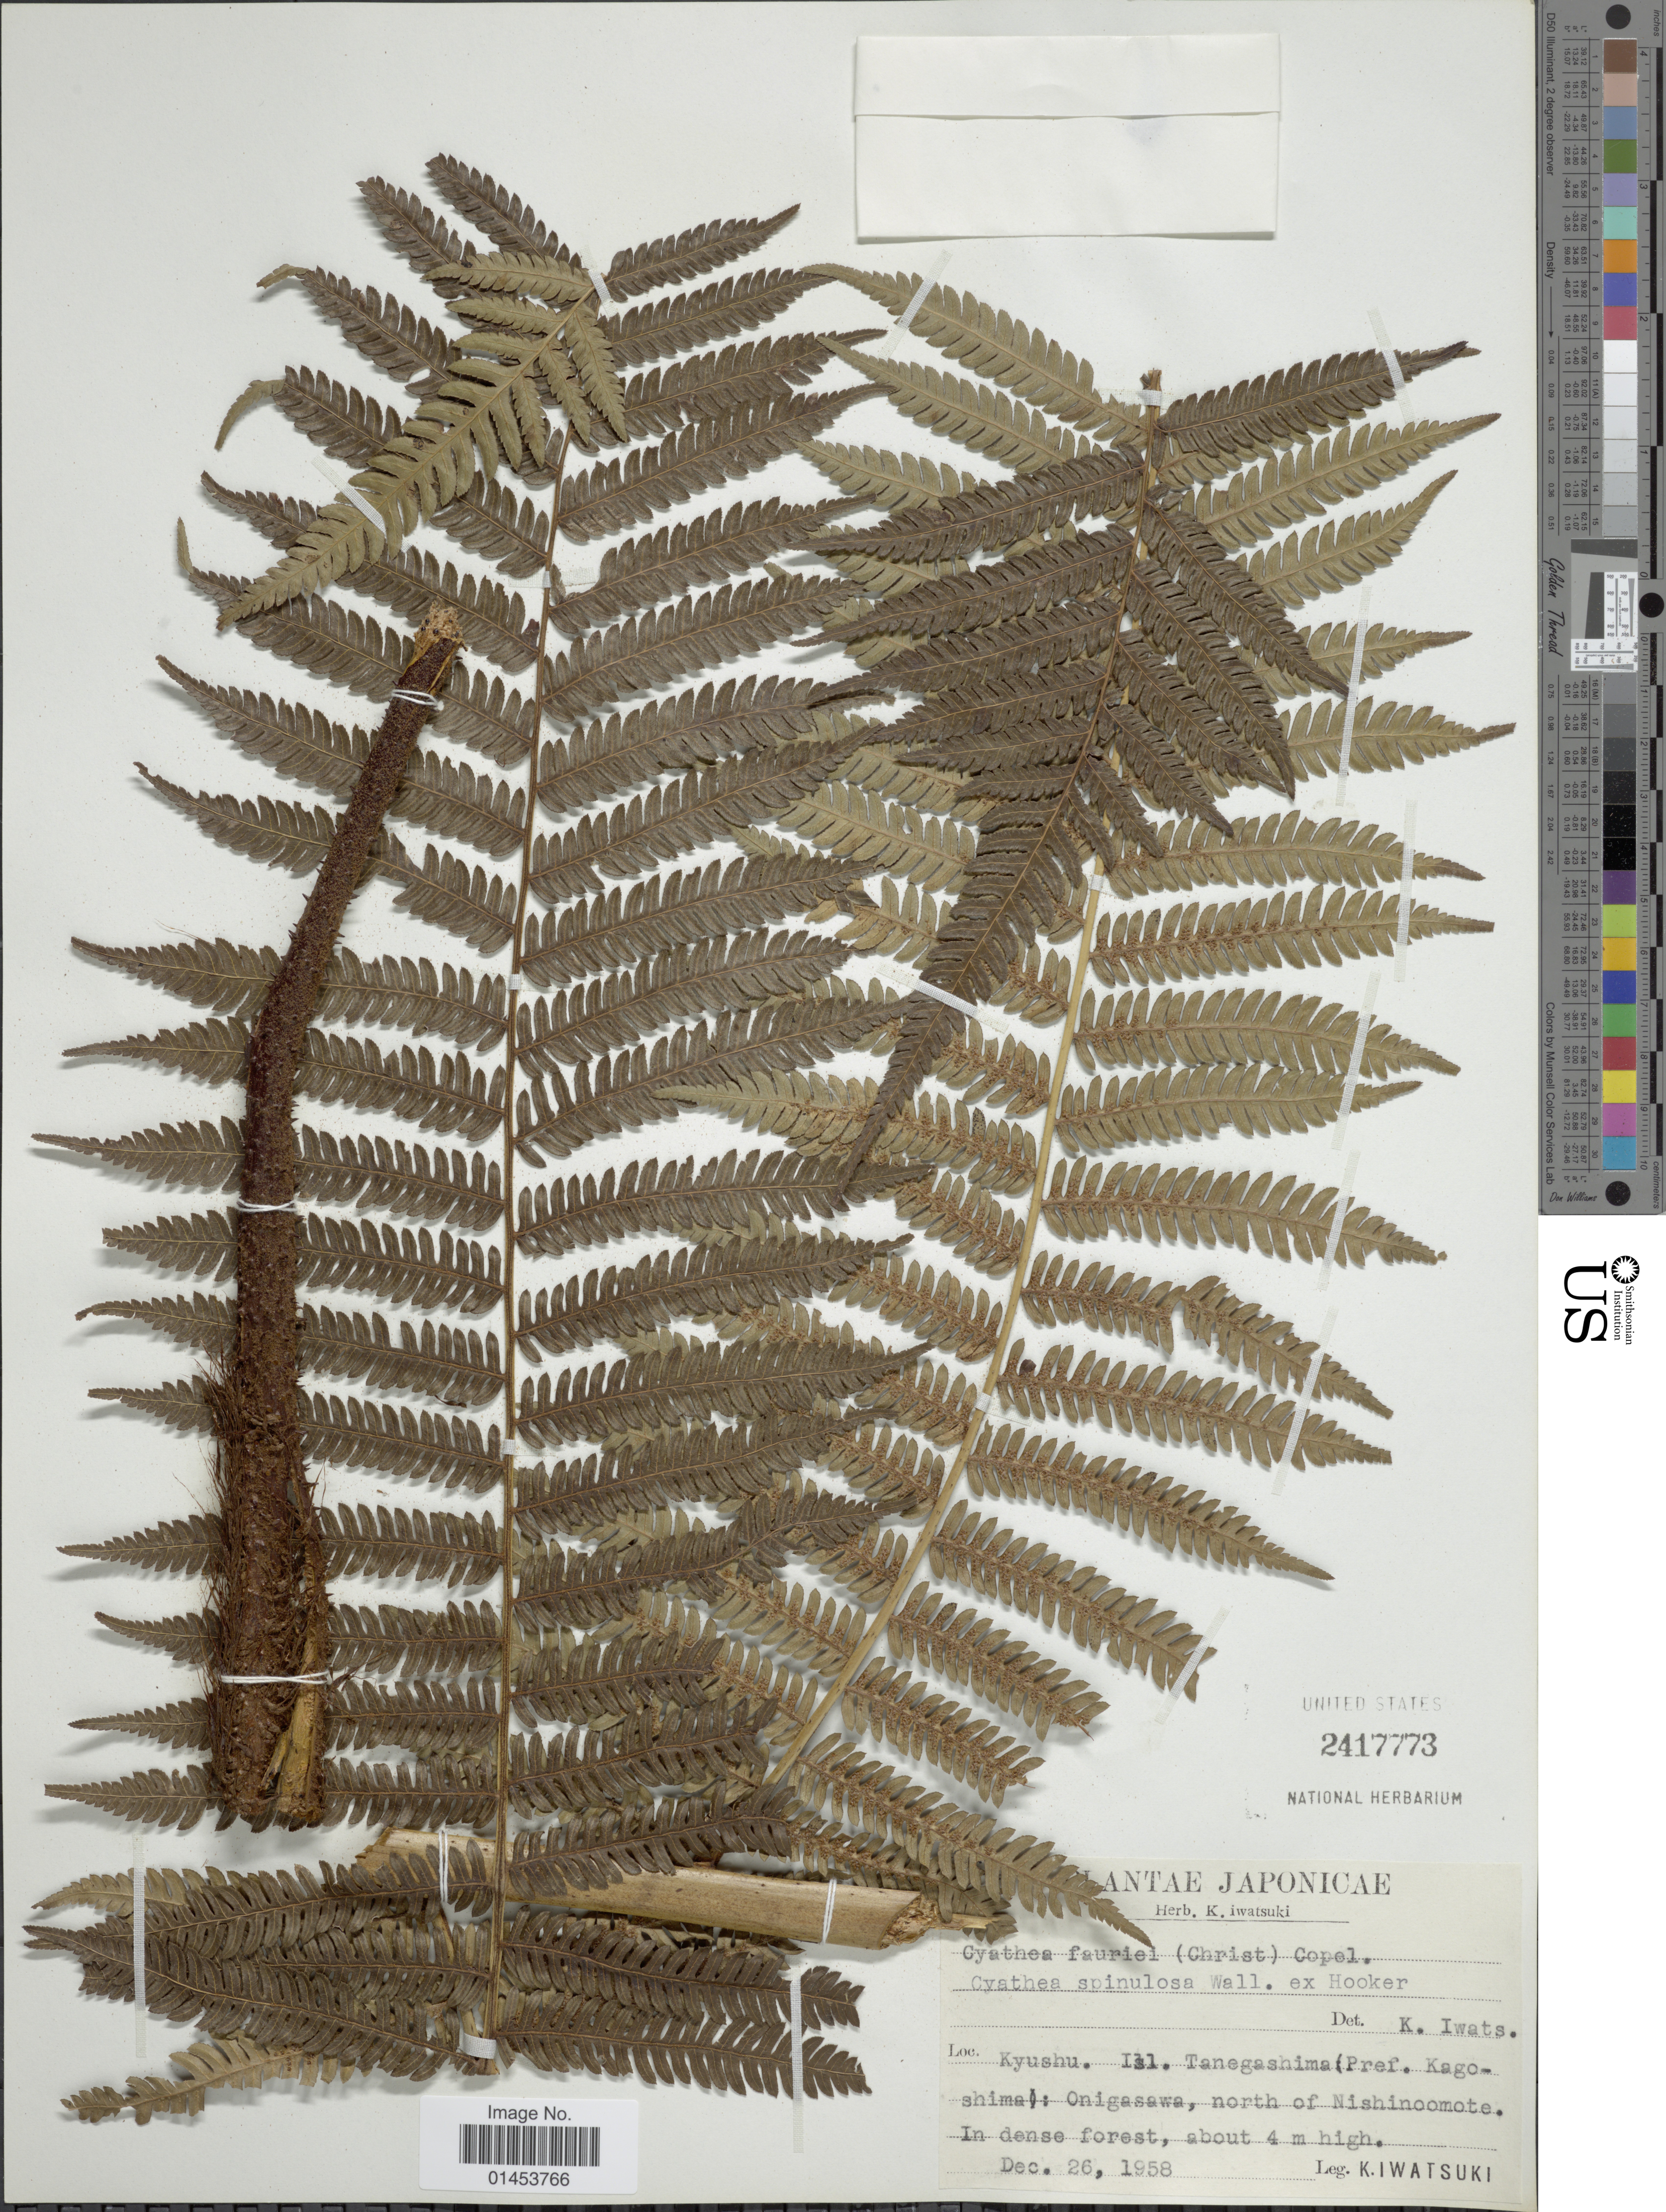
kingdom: Plantae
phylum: Tracheophyta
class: Polypodiopsida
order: Cyatheales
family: Cyatheaceae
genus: Cyathea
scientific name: Cyathea spinulosa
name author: Wall. ex Hook.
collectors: K. Iwatsuki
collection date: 1958-12-26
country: Japan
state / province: Kagosima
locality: Kyushu. Isl. Tanegashima(pref. Kagoshima): Onigasawa, north of Nishinoomote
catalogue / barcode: US 2417773